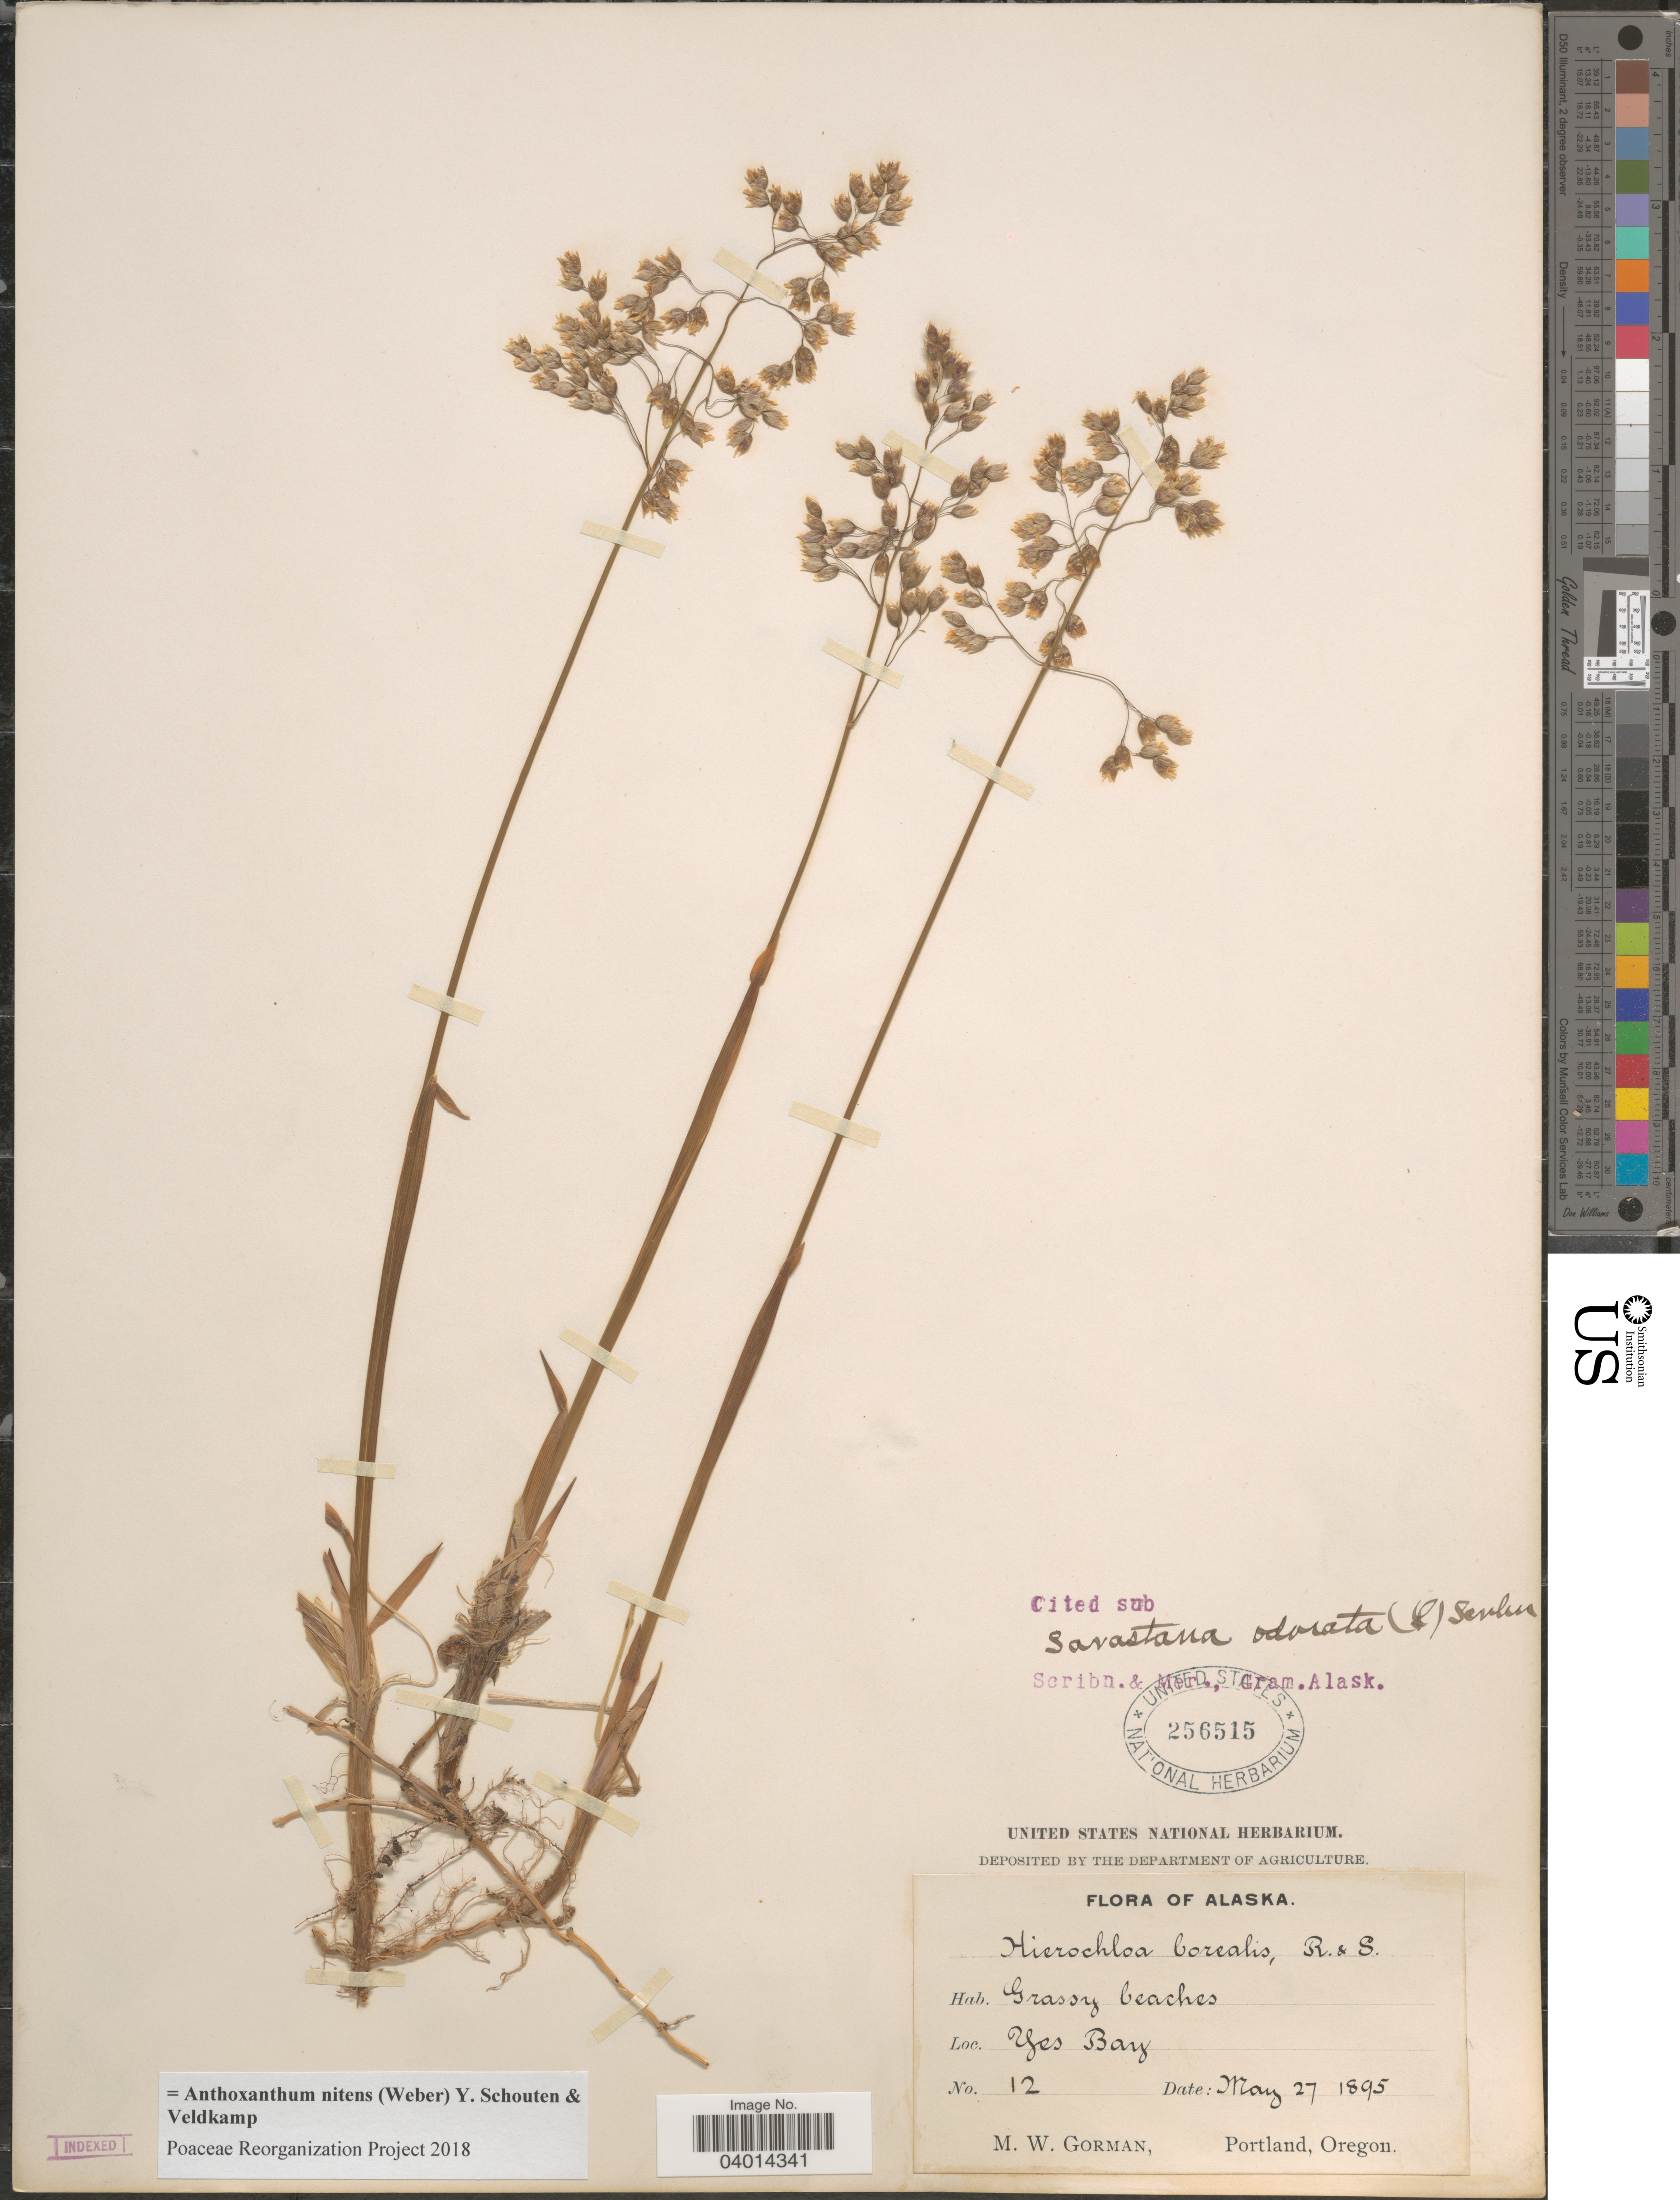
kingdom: Plantae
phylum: Tracheophyta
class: Liliopsida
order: Poales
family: Poaceae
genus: Anthoxanthum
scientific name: Anthoxanthum nitens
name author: (G.H. Weber) R.T.A. Schouten & Veldkamp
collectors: M. W. Gorman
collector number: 12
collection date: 1895-05-27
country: United States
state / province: Alaska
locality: Yes Bay.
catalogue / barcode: US 256515